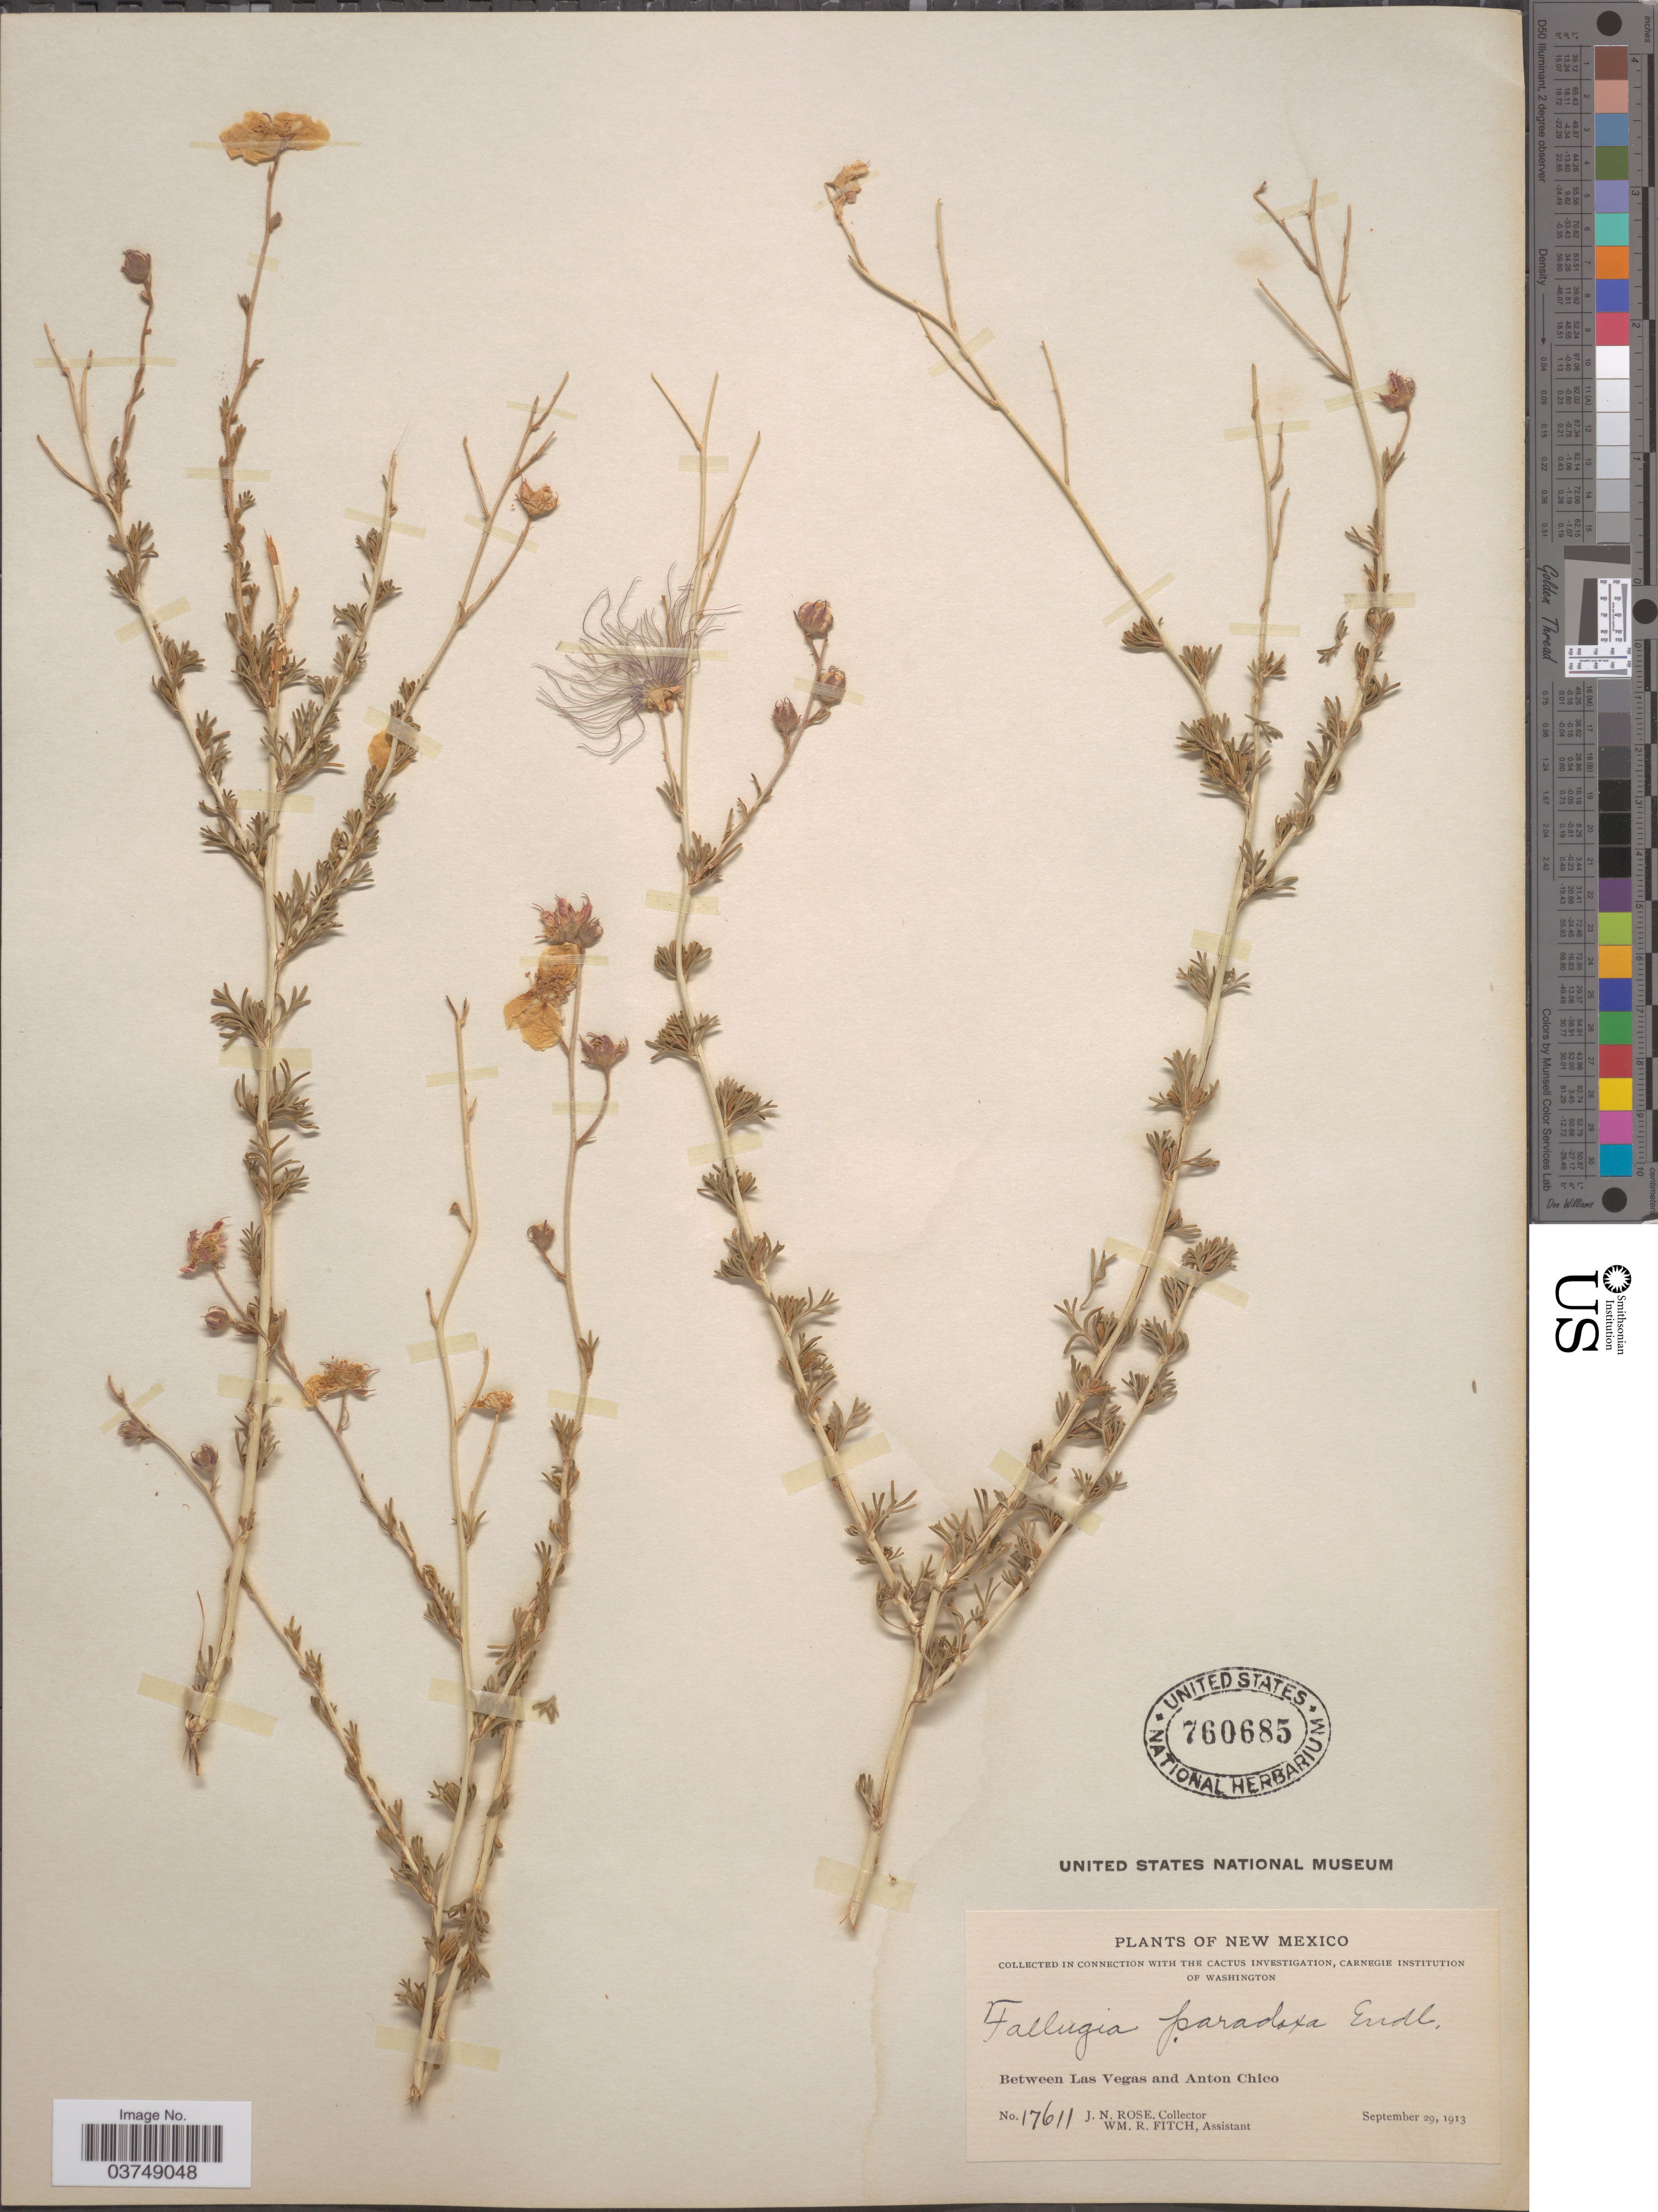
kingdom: Plantae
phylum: Tracheophyta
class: Magnoliopsida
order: Rosales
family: Rosaceae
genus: Fallugia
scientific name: Fallugia acuminata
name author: (Wooton) Rydb.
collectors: J. N. Rose & W. R. Fitch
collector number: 17611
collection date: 1913-09-29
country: United States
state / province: New Mexico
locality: Between Las Vegas and Anton Chico.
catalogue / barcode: US 760685